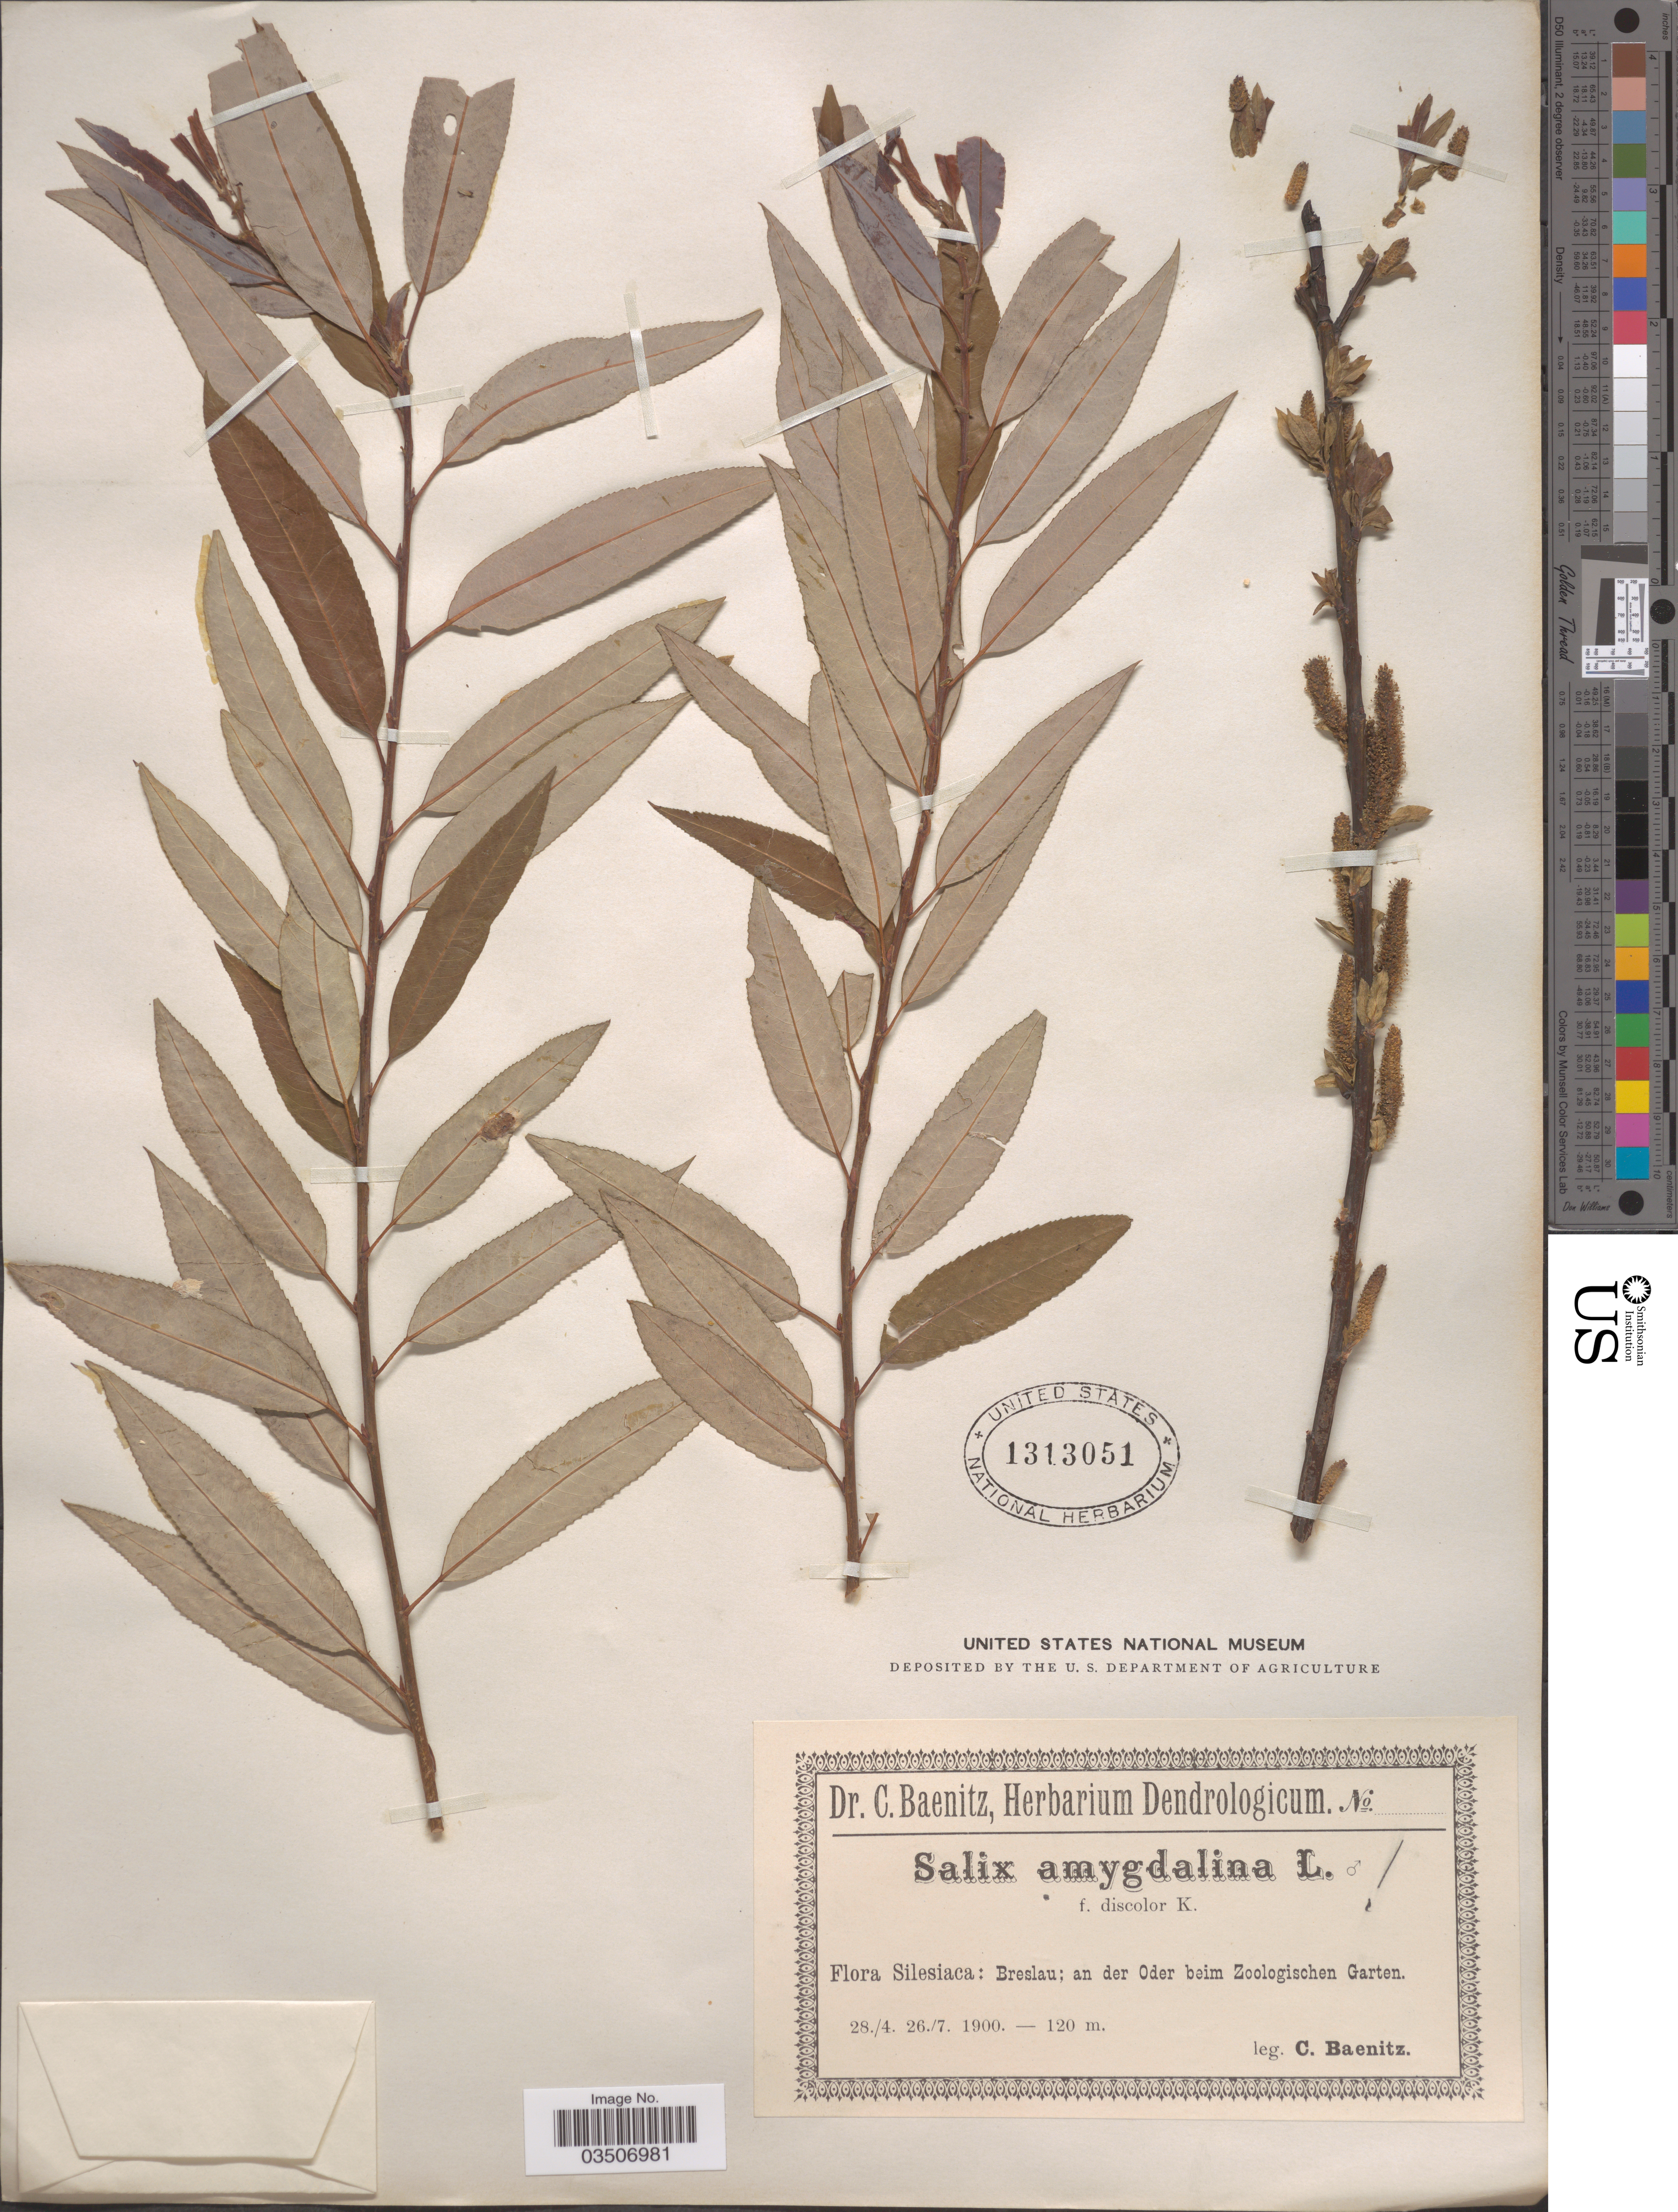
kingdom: Plantae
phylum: Tracheophyta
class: Magnoliopsida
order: Malpighiales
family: Salicaceae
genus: Salix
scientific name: Salix amygdalina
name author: L.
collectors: C. G. Baenitz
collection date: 1900-04-28/1900-07-26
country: Poland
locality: Silesiaca: Breslau; an der Oder beim Zoologischen Garten.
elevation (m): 120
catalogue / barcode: US 1313051